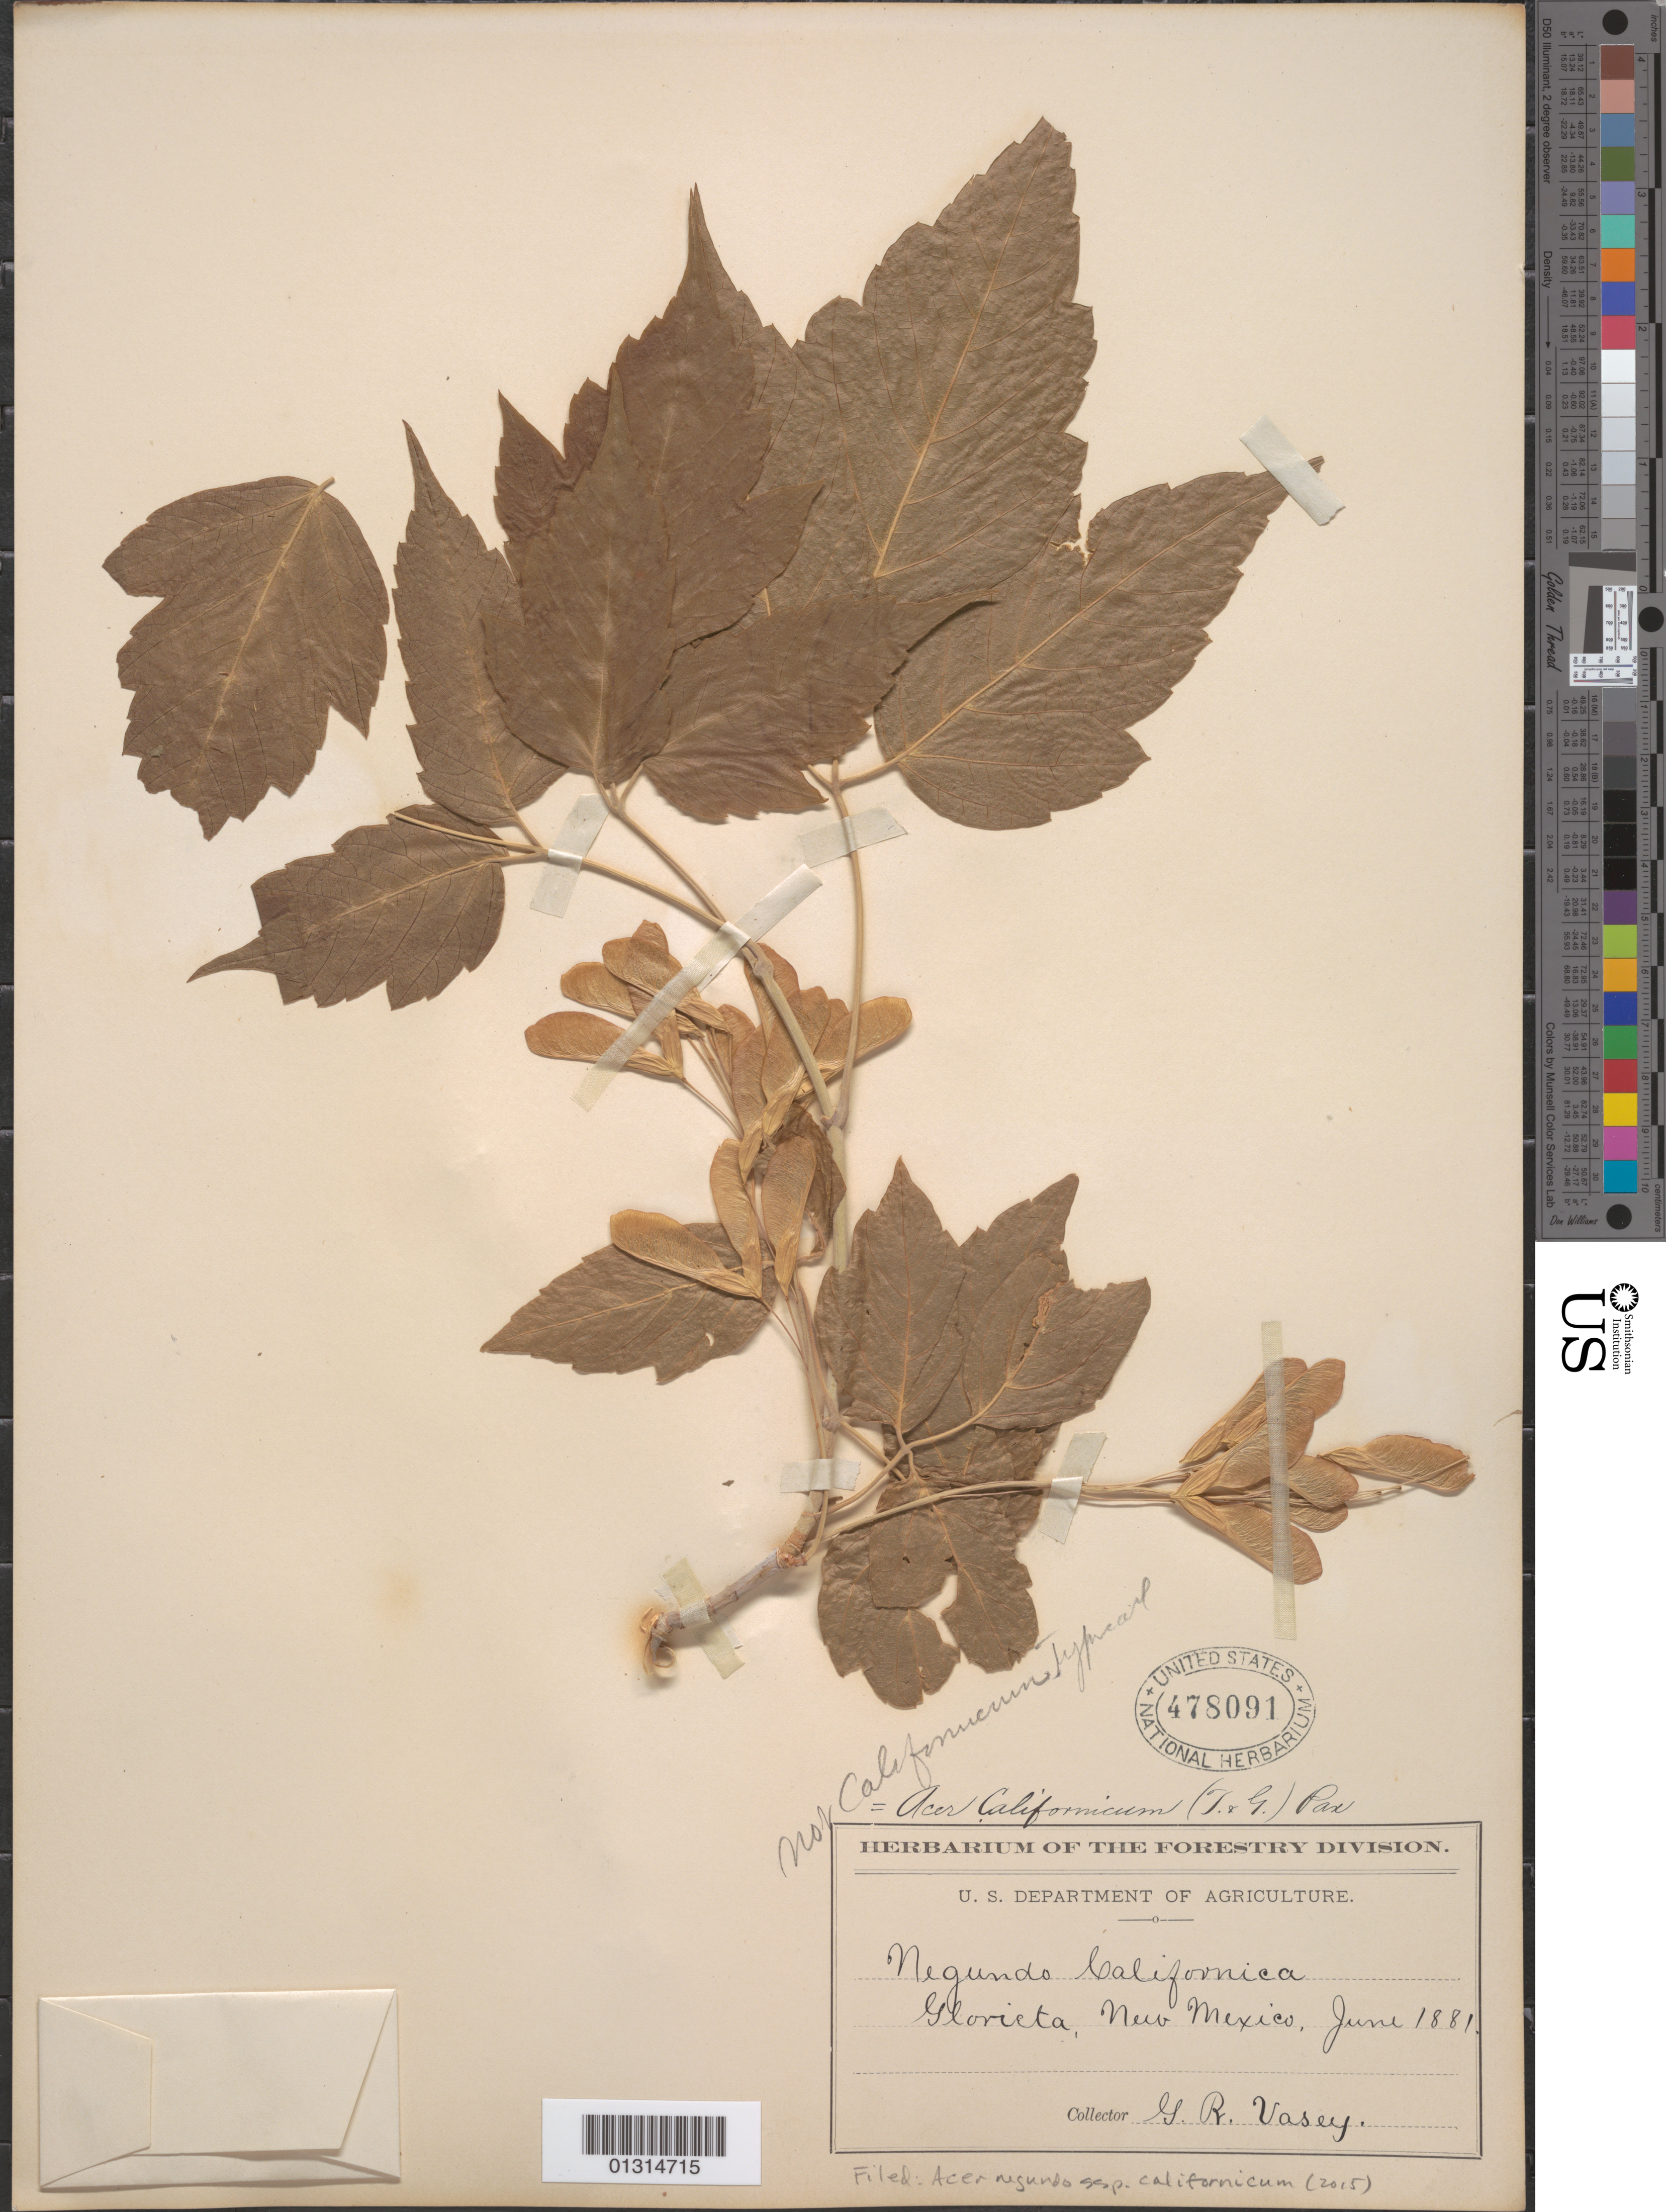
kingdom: Plantae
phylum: Tracheophyta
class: Magnoliopsida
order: Sapindales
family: Sapindaceae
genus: Acer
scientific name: Acer negundo subsp. californicum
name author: (Torr. & A. Gray) Wesm.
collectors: G. R. Vasey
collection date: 1881-06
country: United States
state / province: New Mexico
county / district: Santa Fe County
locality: Glorieta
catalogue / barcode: US 478091